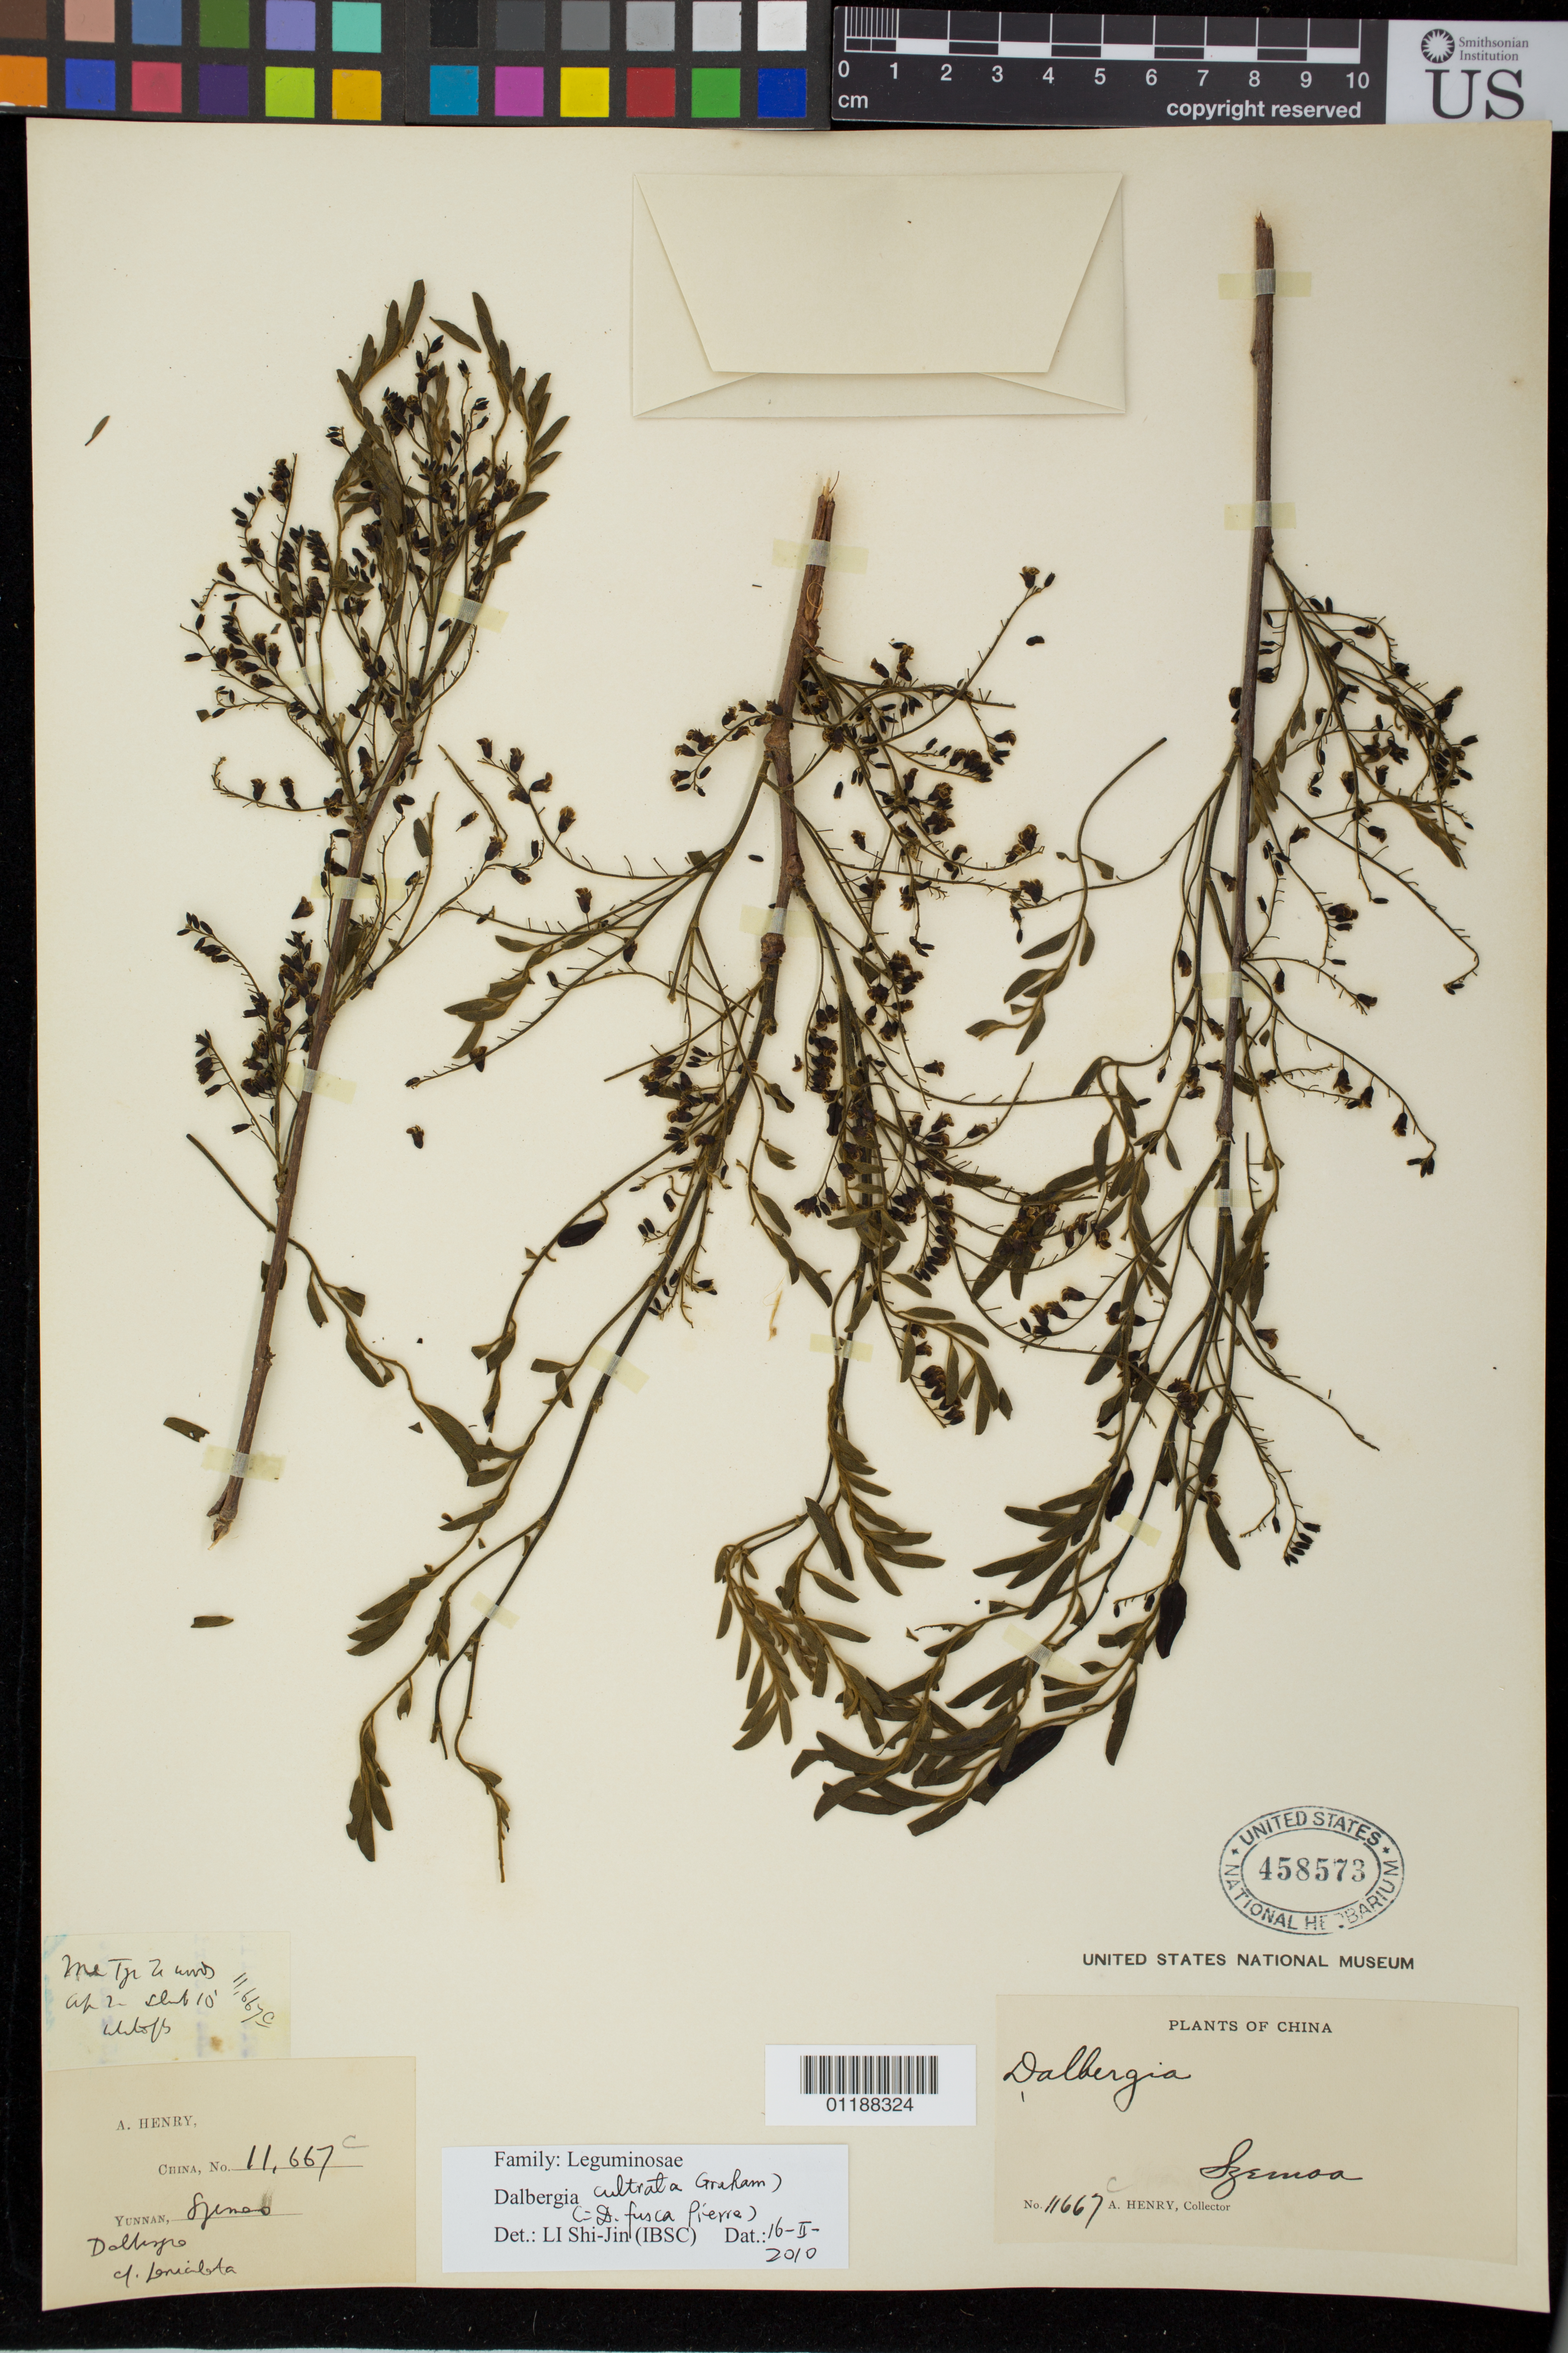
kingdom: Plantae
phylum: Tracheophyta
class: Magnoliopsida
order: Fabales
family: Fabaceae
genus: Dalbergia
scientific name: Dalbergia cultrata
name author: Graham ex Benth.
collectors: A. Henry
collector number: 11667 C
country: China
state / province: Yunnan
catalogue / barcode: US 458573